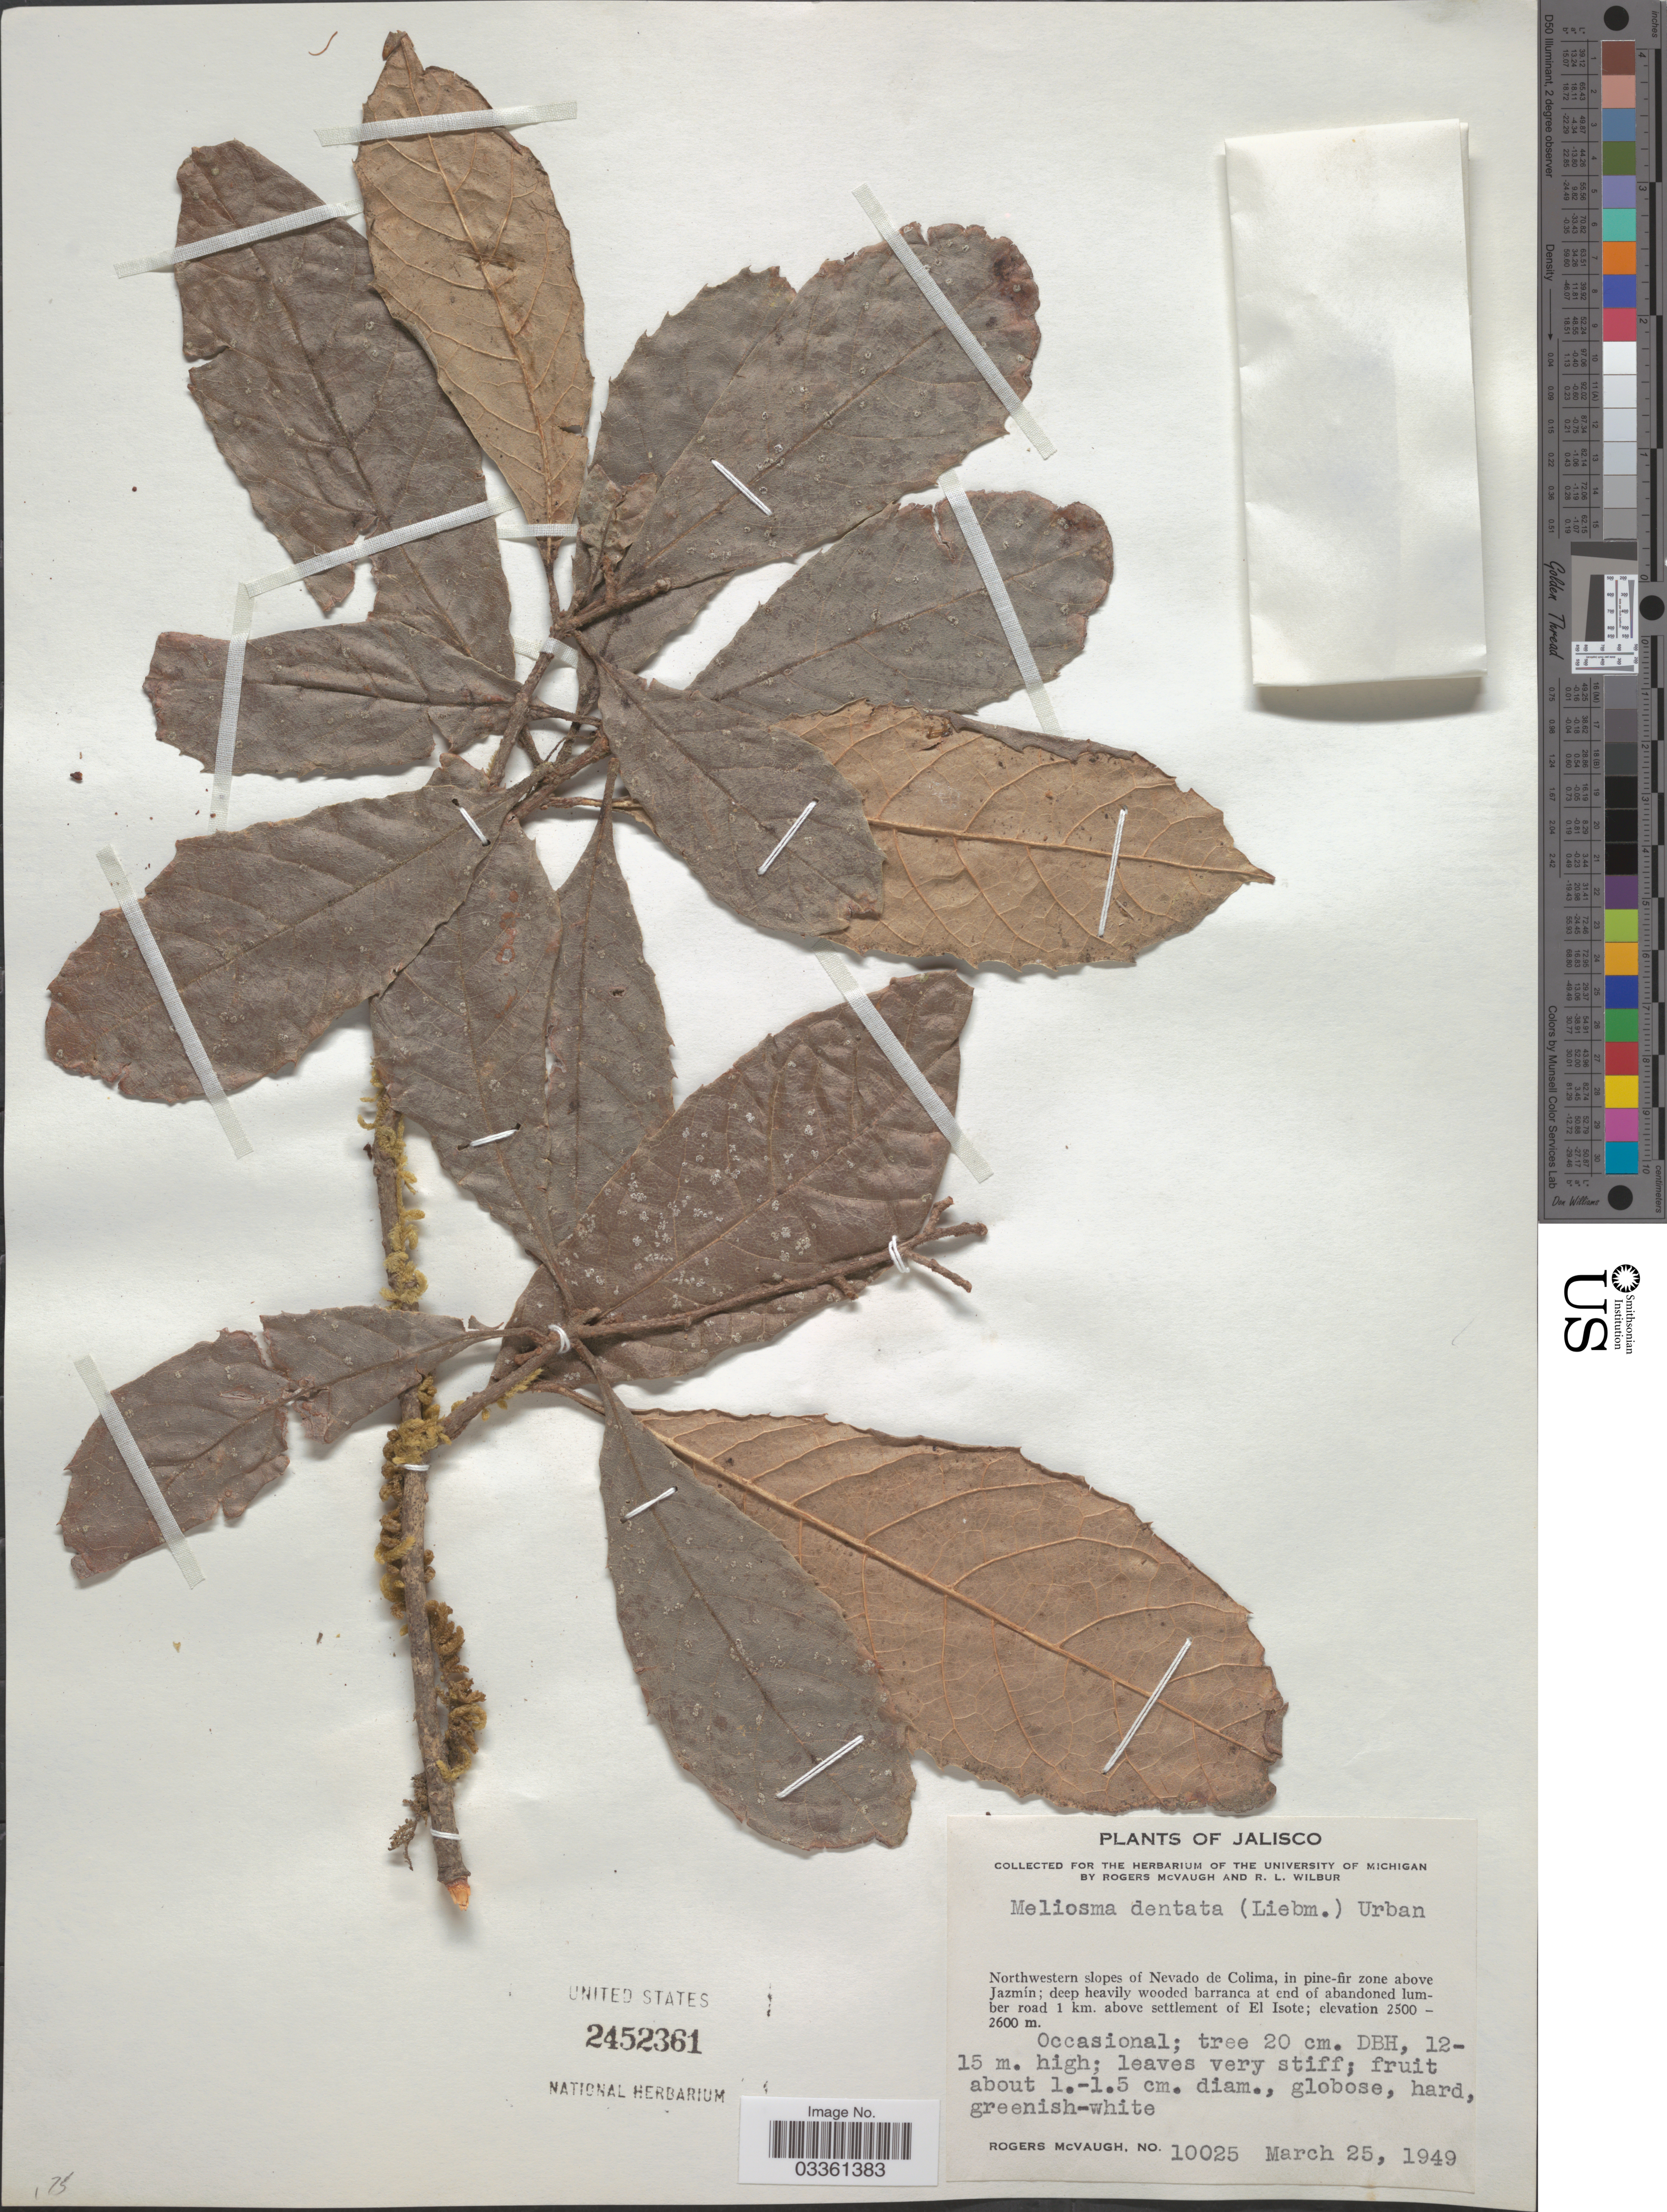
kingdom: Plantae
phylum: Tracheophyta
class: Magnoliopsida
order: Proteales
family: Sabiaceae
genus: Meliosma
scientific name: Meliosma dentata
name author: (Liebm.) Urb.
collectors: R. McVaugh & R. L. Wilbur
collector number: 10025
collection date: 1949-03-25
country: Mexico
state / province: Jalisco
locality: Northwestern slopes of Nevado de Colima, in pine-fir zone abvoe Jazmín; deep heavily wooded barranca at end of abandoned lumber road 1 km. above settlement of El Isote.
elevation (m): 2500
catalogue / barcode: US 2452361